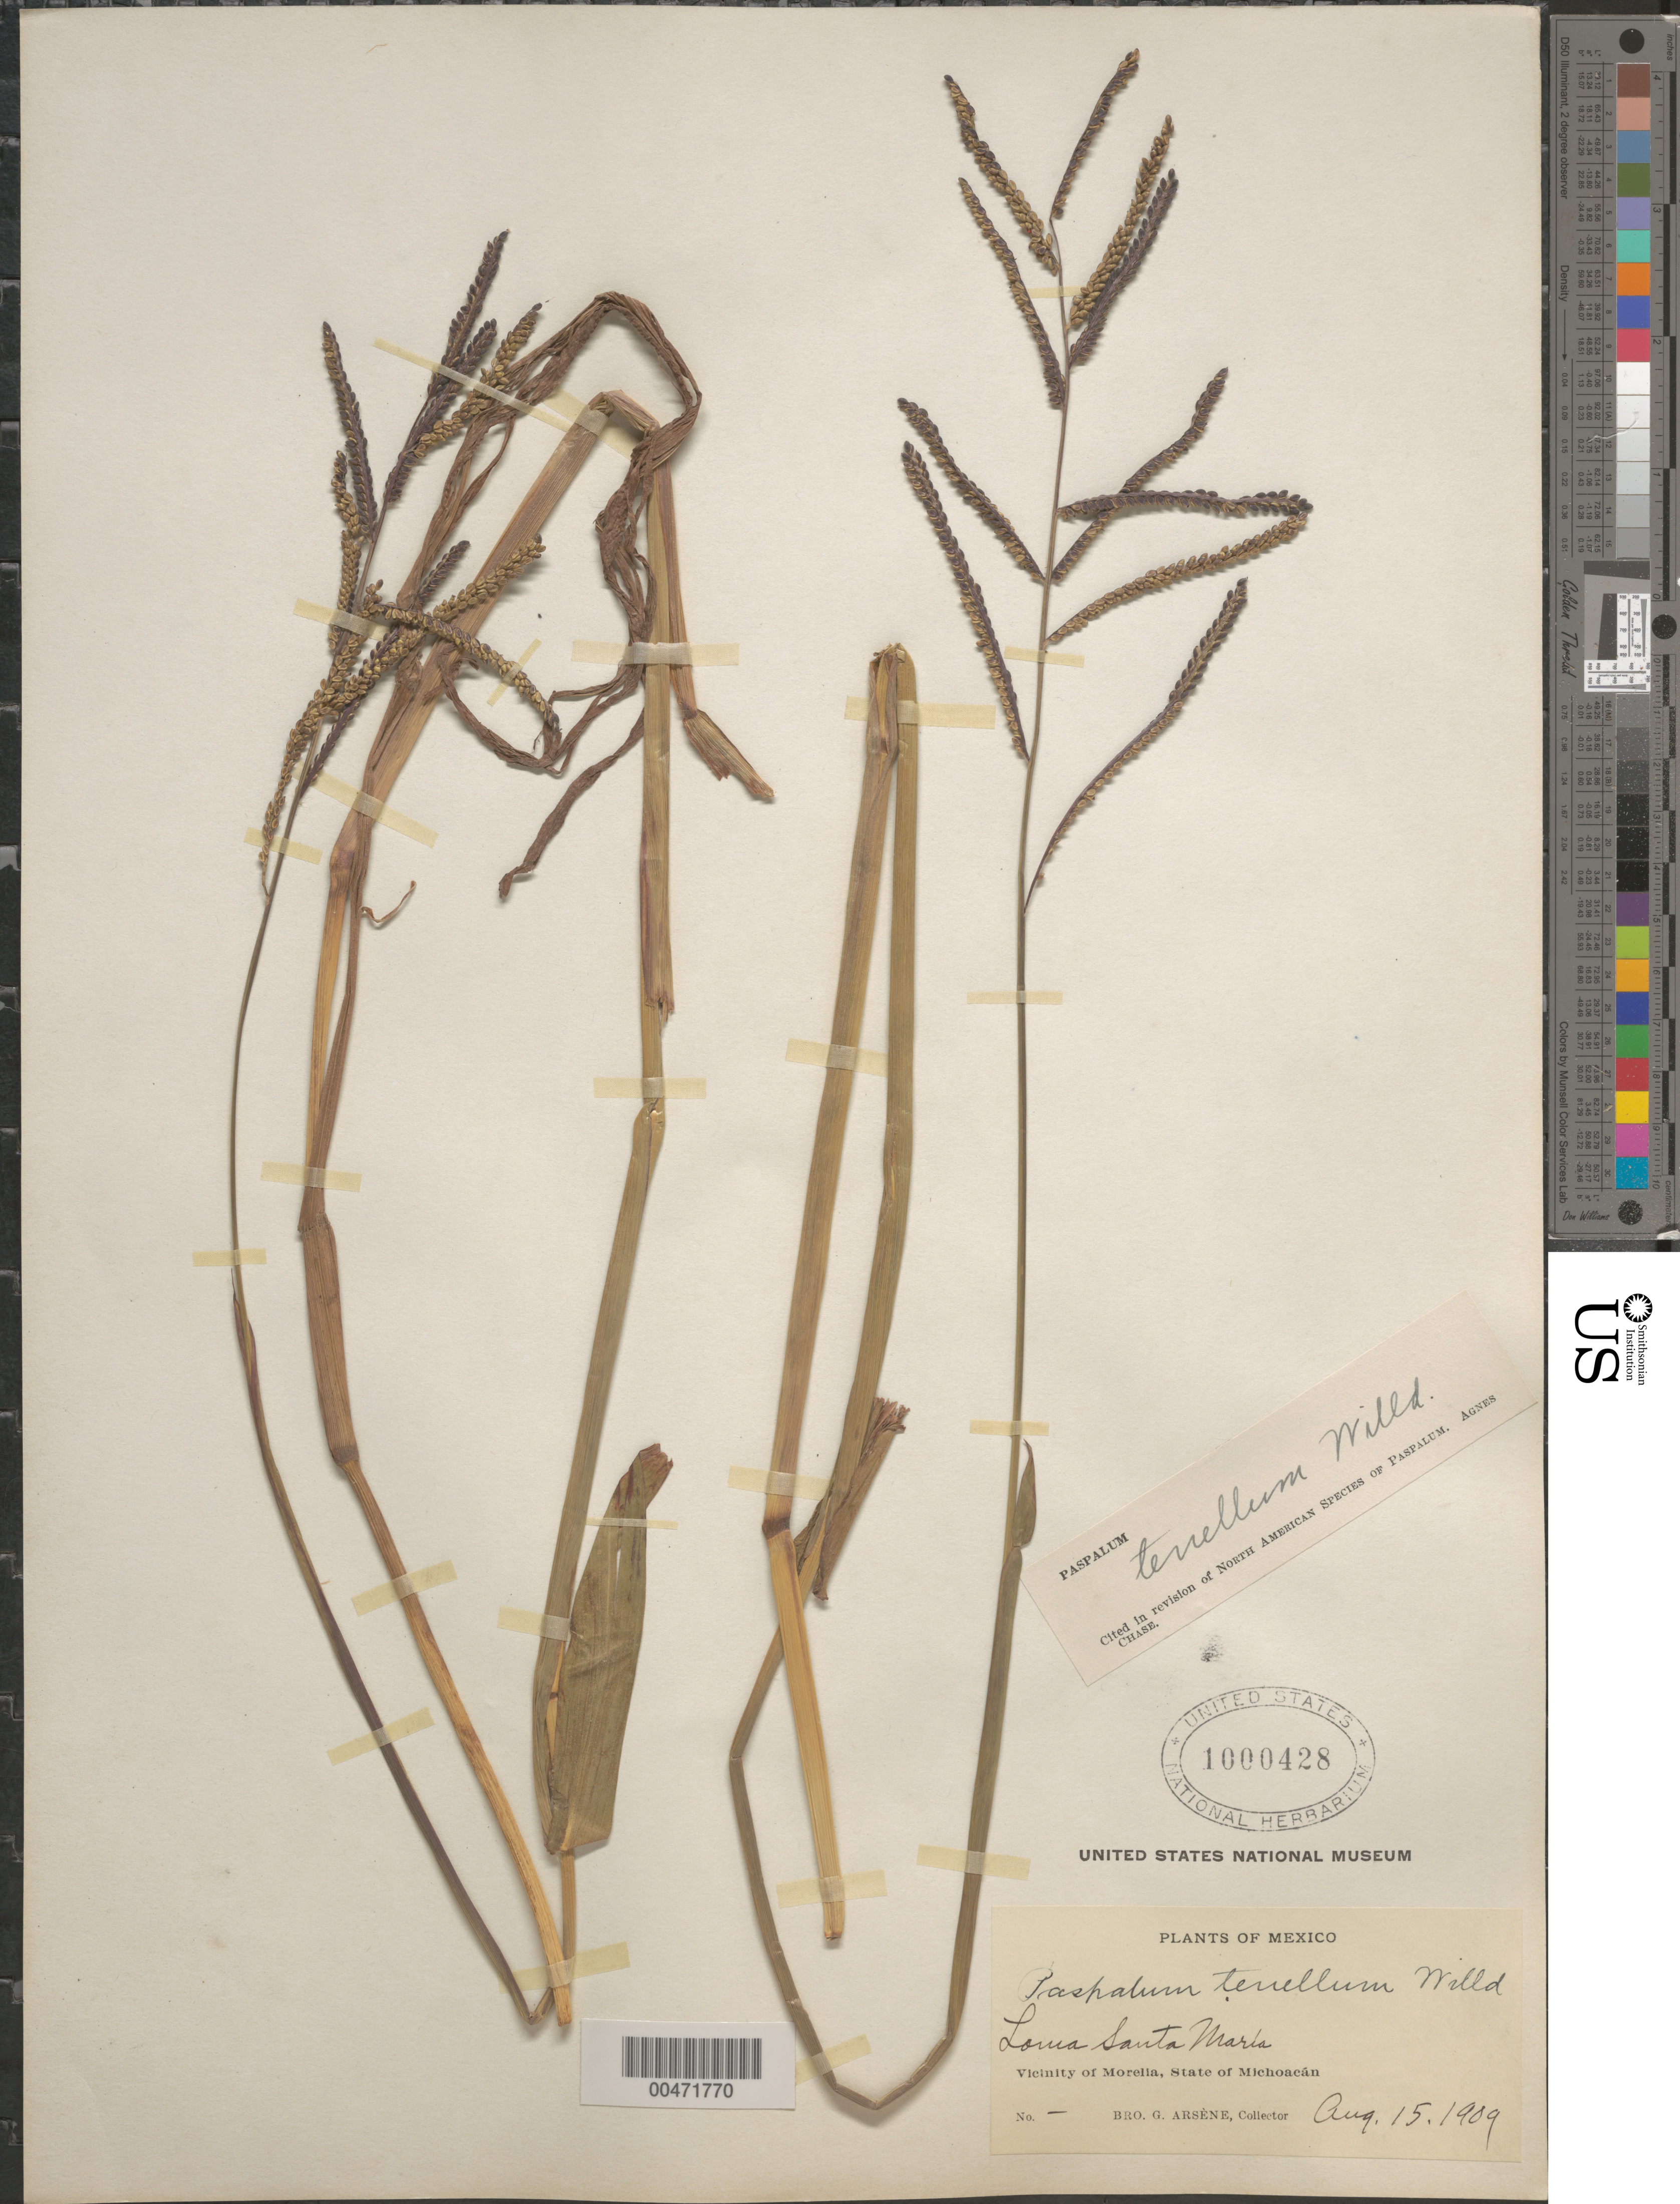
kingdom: Plantae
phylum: Tracheophyta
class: Liliopsida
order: Poales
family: Poaceae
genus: Paspalum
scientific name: Paspalum tenellum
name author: Willd.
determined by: Chase, [M.] Agnes, (US)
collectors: Bro. G. Arsène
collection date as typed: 15 Aug 1909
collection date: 1909-08-15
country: Mexico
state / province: Michoacán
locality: Loma Santa Mar¡a, vicinity of Morelia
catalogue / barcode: US 1000428